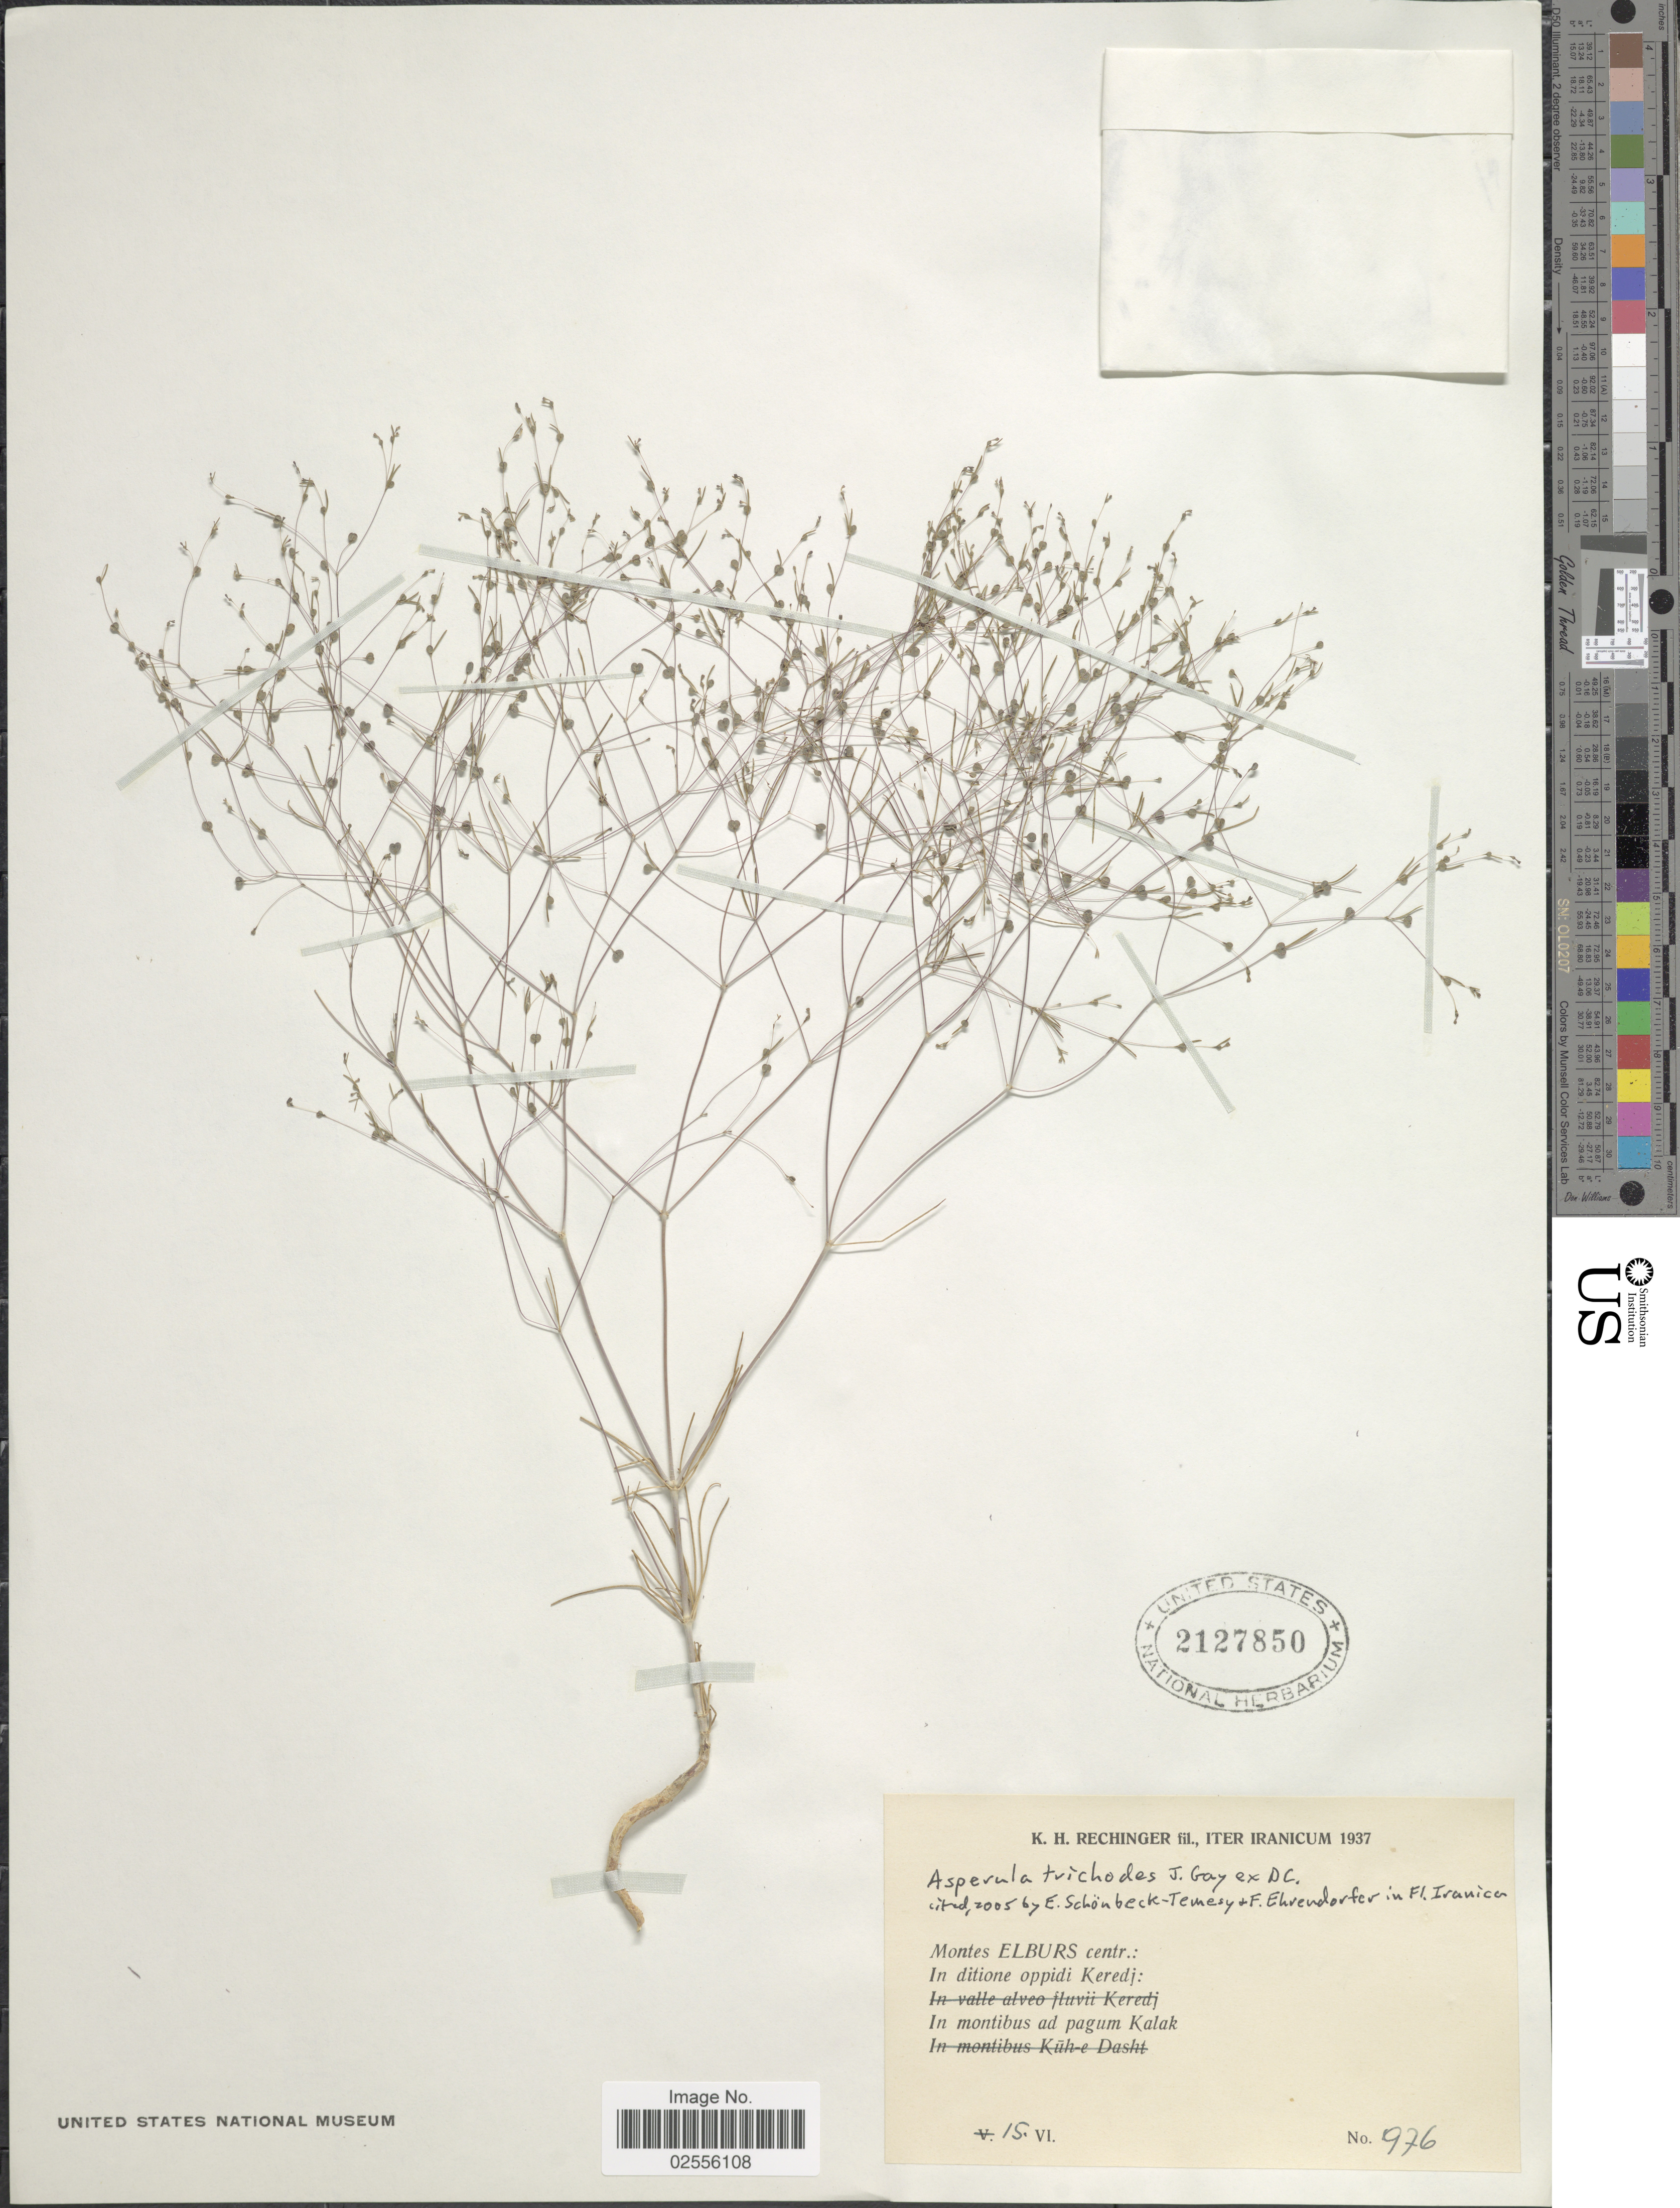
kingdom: Plantae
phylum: Tracheophyta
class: Magnoliopsida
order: Gentianales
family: Rubiaceae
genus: Asperula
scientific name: Asperula trichodes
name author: J. Gay ex DC.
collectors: K. H. Rechinger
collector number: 976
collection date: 1937-06-15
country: Iran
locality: Iter Iranicum, Montes Elburs centr.: In ditione oppidi Keredj: In montibus ad pagum Kalak.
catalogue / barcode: US 2127850